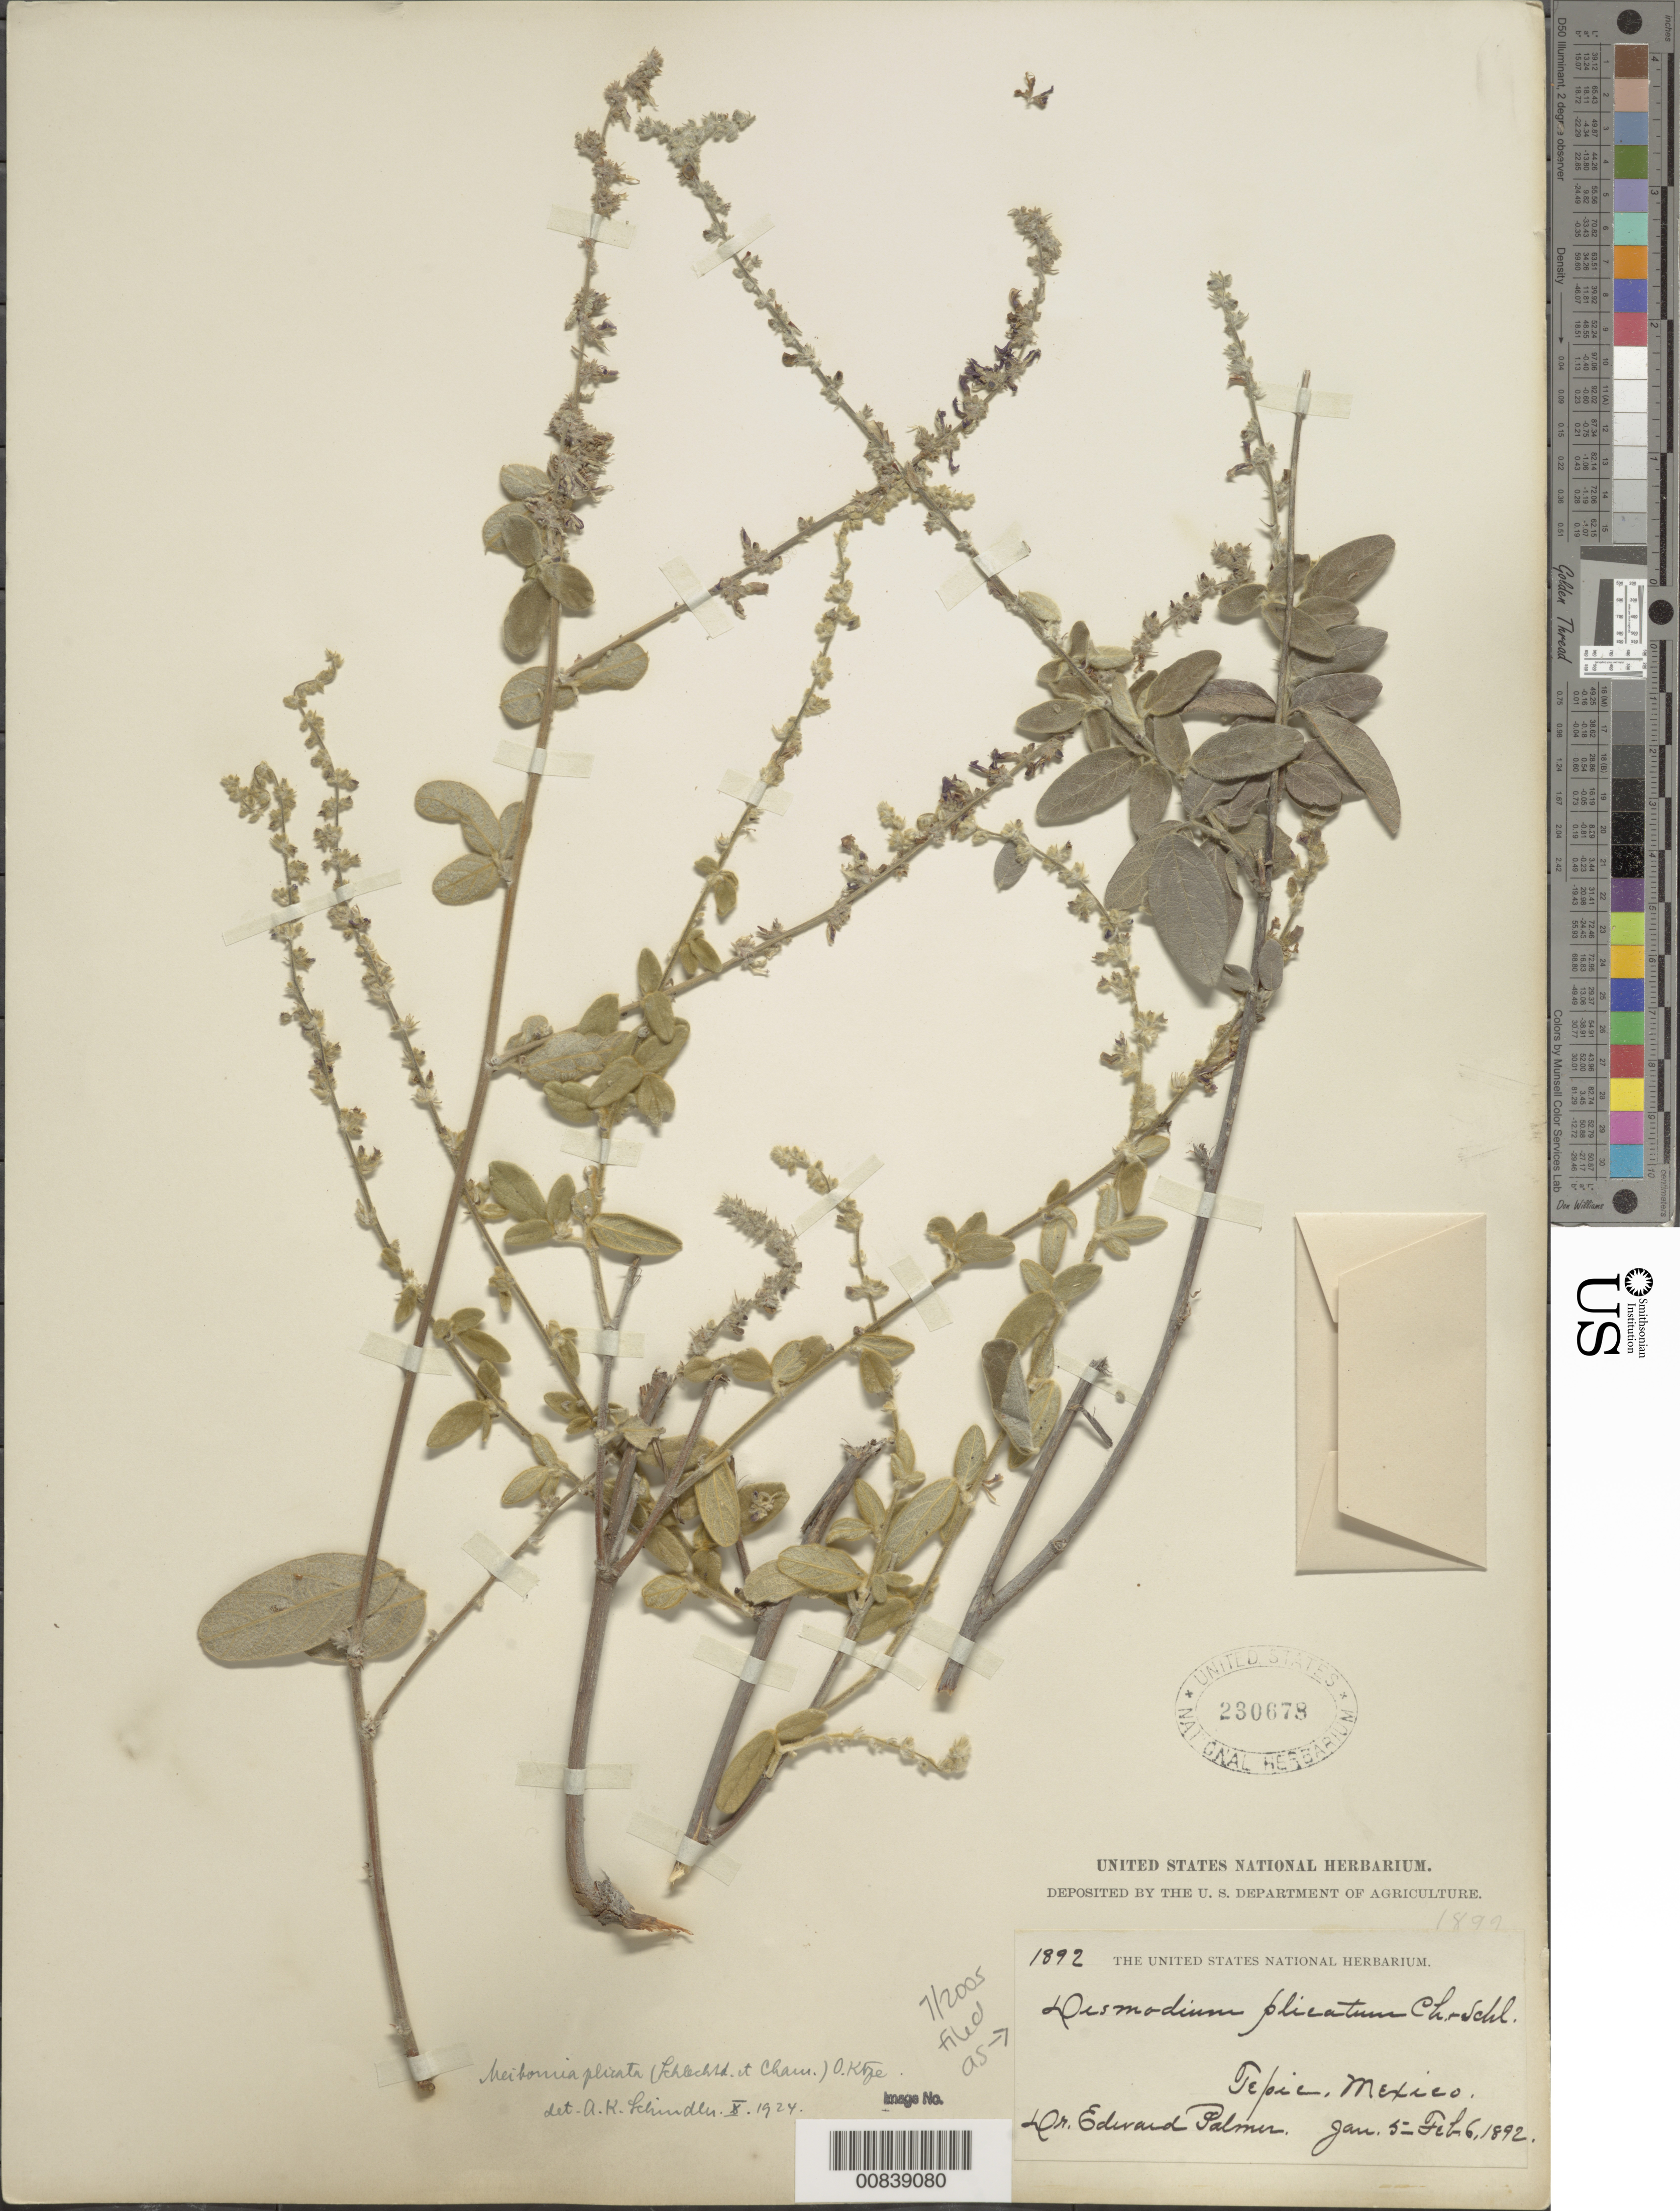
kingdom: Plantae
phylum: Tracheophyta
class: Magnoliopsida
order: Fabales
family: Fabaceae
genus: Desmodium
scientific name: Desmodium plicatum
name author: Schltdl. & Cham.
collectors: E. Palmer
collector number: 1892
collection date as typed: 05 Jan 1892 to 06 Feb 1892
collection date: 1892-01-05/1892-02-06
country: Mexico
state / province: Nayarit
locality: Tepic, Nayarit.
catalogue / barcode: US 230678